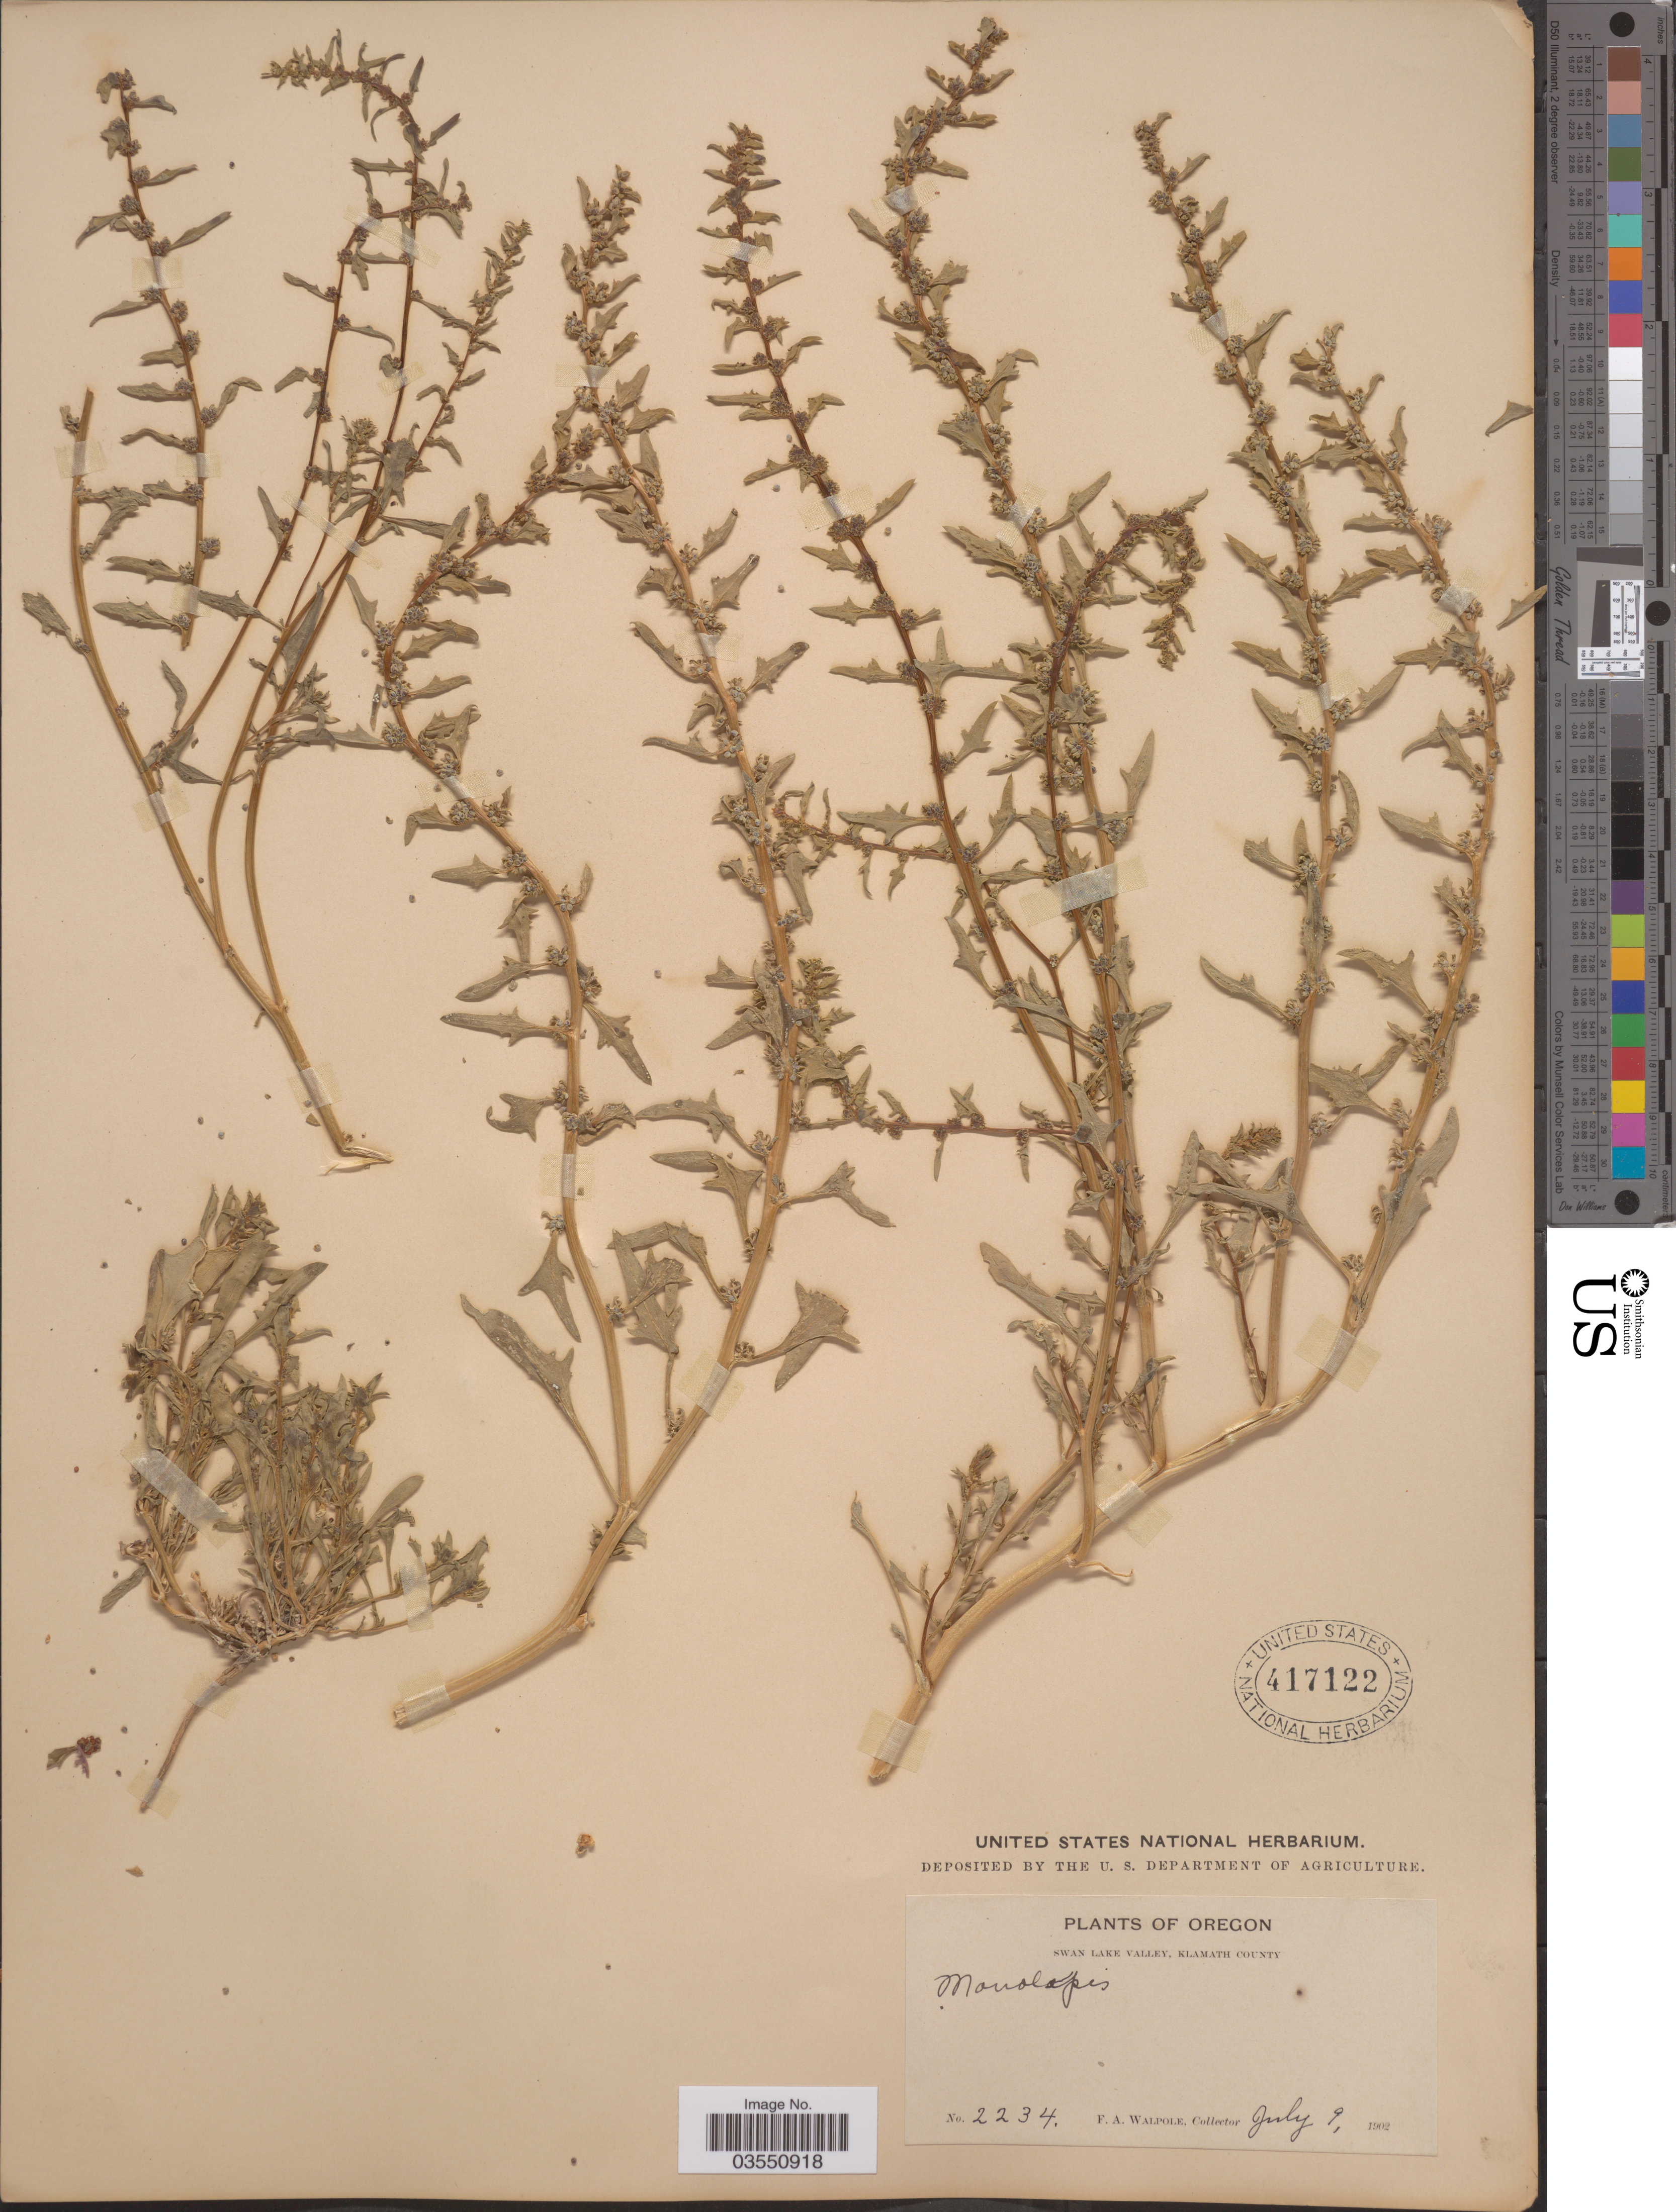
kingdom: Plantae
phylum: Tracheophyta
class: Magnoliopsida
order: Caryophyllales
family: Amaranthaceae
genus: Blitum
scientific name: Blitum nuttallianum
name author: Schult.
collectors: F. Walpole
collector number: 2234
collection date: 1902-07-09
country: United States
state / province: Oregon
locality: Swan Lake Valley, Klamath County.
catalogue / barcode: US 417122